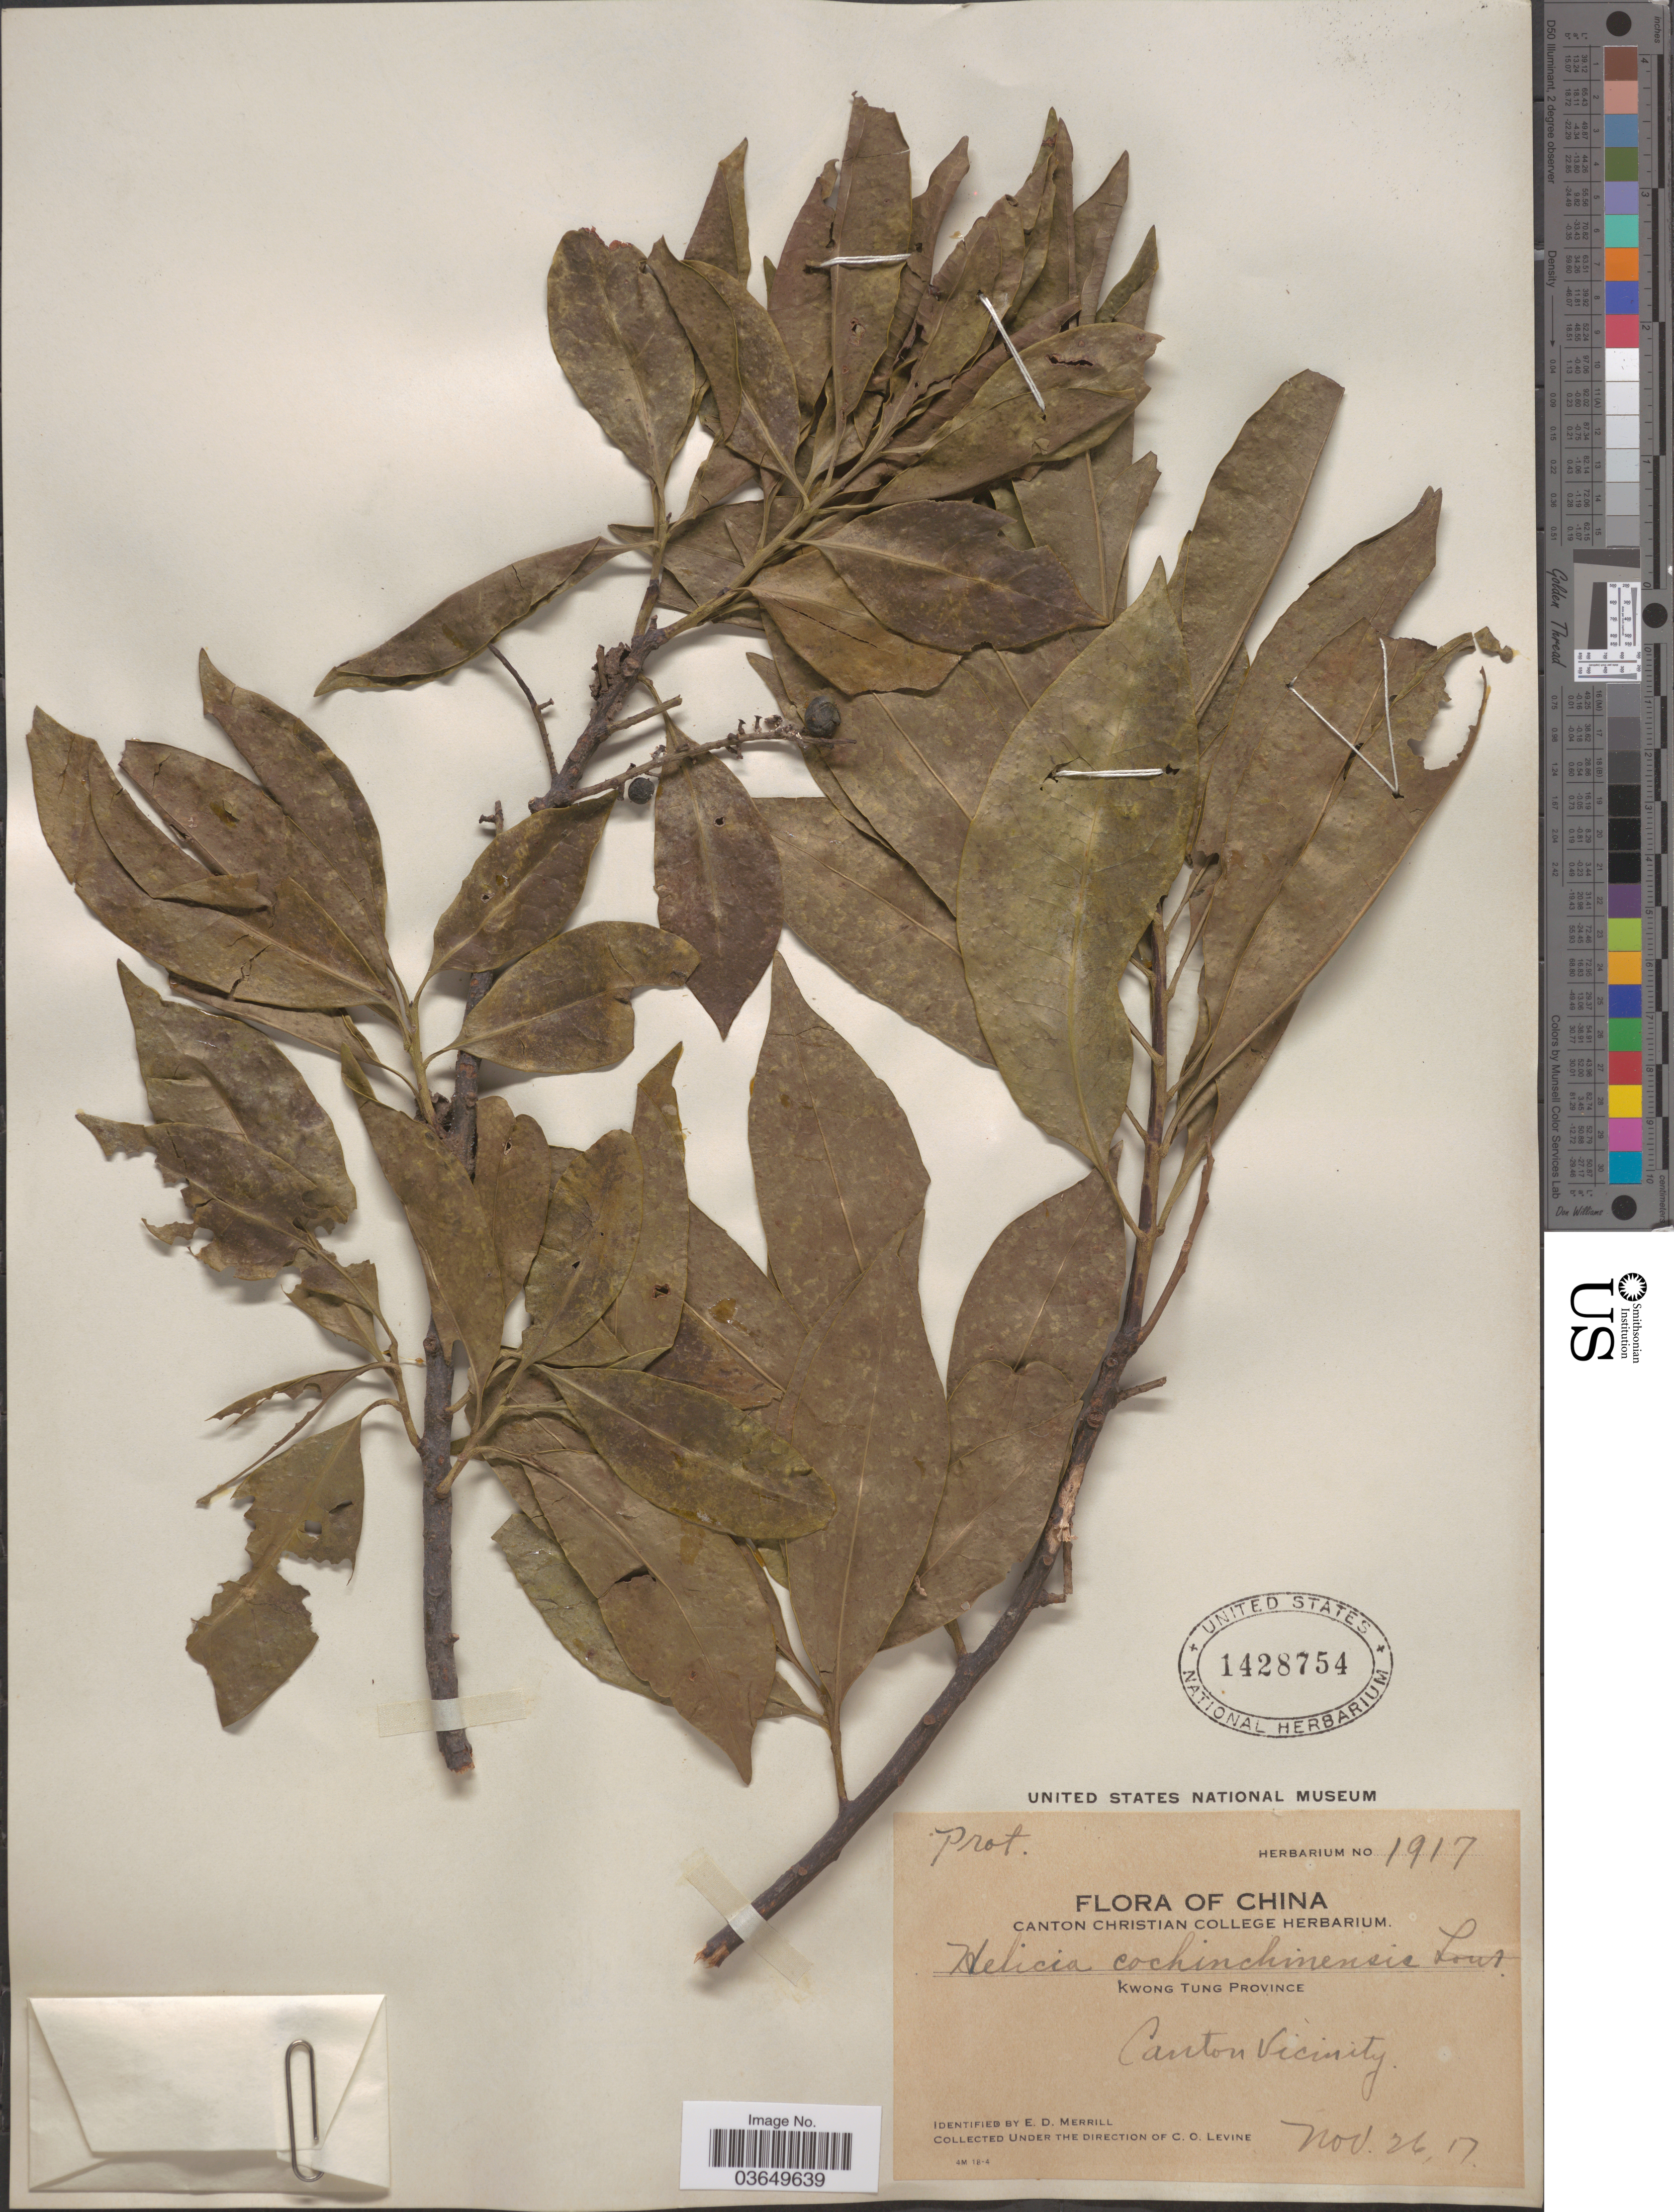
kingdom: Plantae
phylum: Tracheophyta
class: Magnoliopsida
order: Proteales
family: Proteaceae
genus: Helicia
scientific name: Helicia cochinchinensis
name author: Lour.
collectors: C. O. Levine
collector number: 1917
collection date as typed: Transcribed d/m/y: 26/11/17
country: China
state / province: Guangdong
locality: Kwong Tung Province. Canton Vicinity.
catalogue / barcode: US 1428754